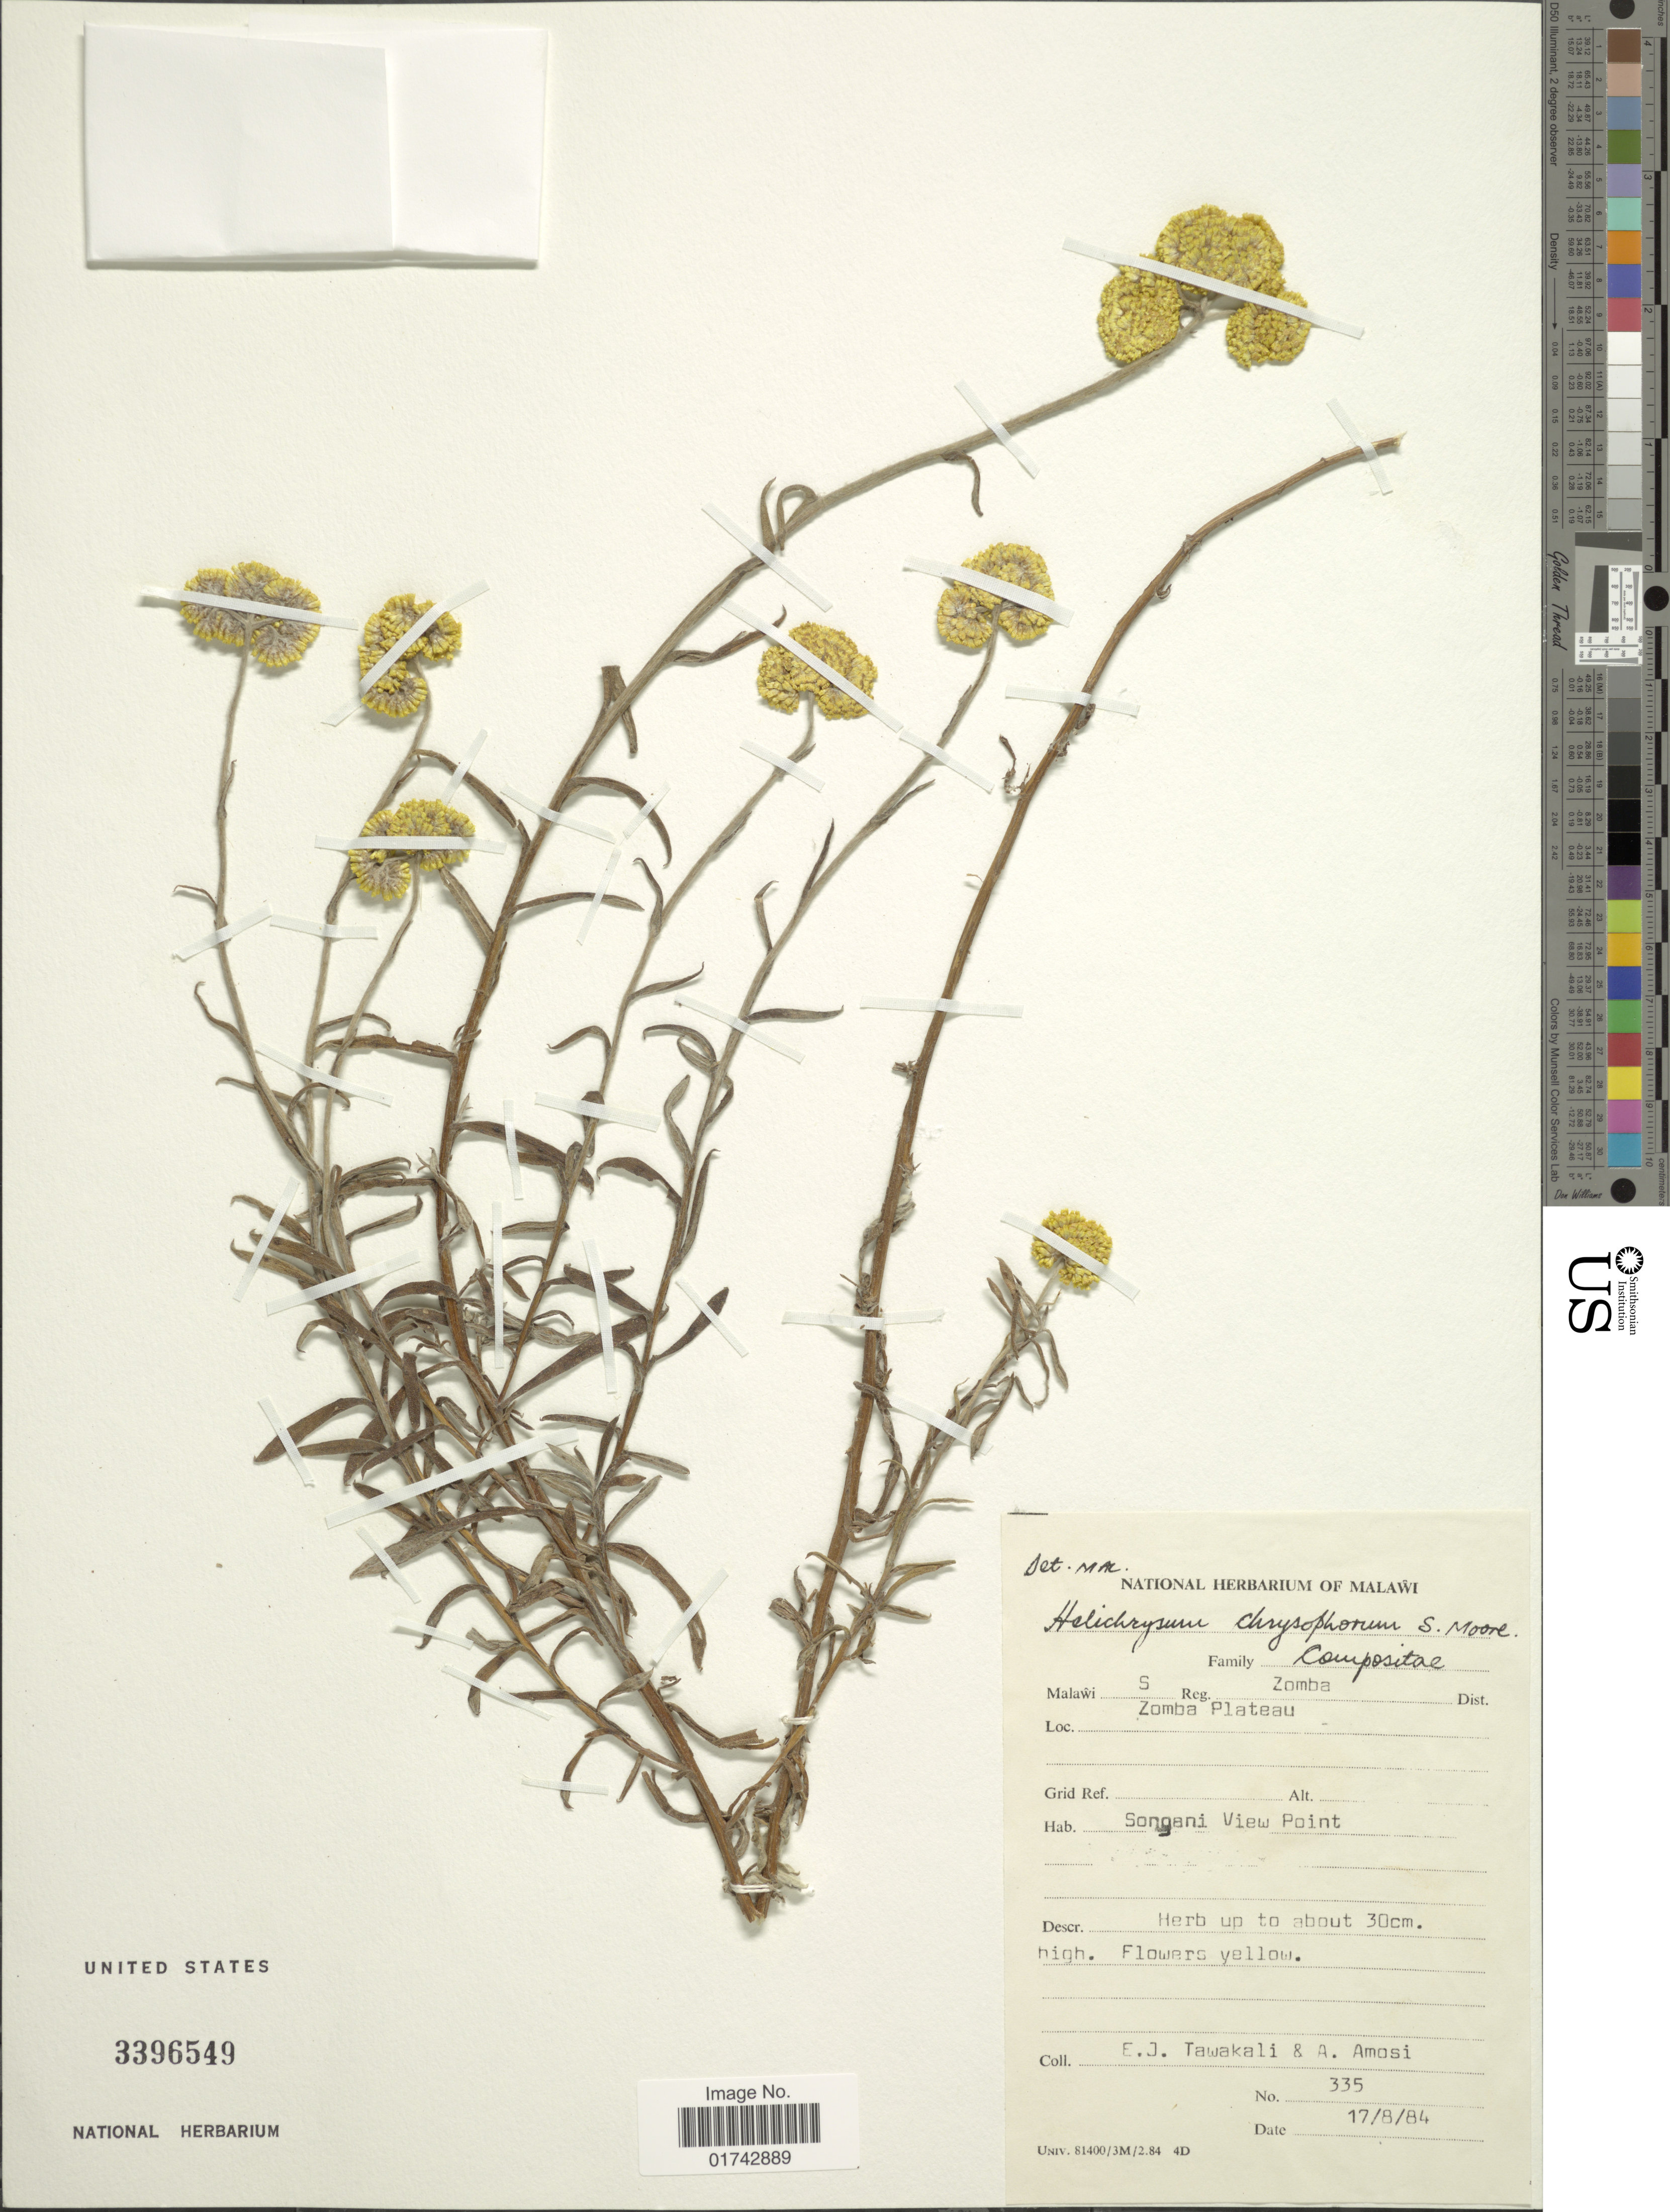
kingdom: Plantae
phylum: Tracheophyta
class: Magnoliopsida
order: Asterales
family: Asteraceae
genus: Helichrysum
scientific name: Helichrysum chrysophorum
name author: S. Moore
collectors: E. Tawakali & A. Amosi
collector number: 335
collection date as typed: Transcribed d/m/y: 17/8/84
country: Malawi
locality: Malawi S Reg. Zomba Dist. Zomba Plateau. Songani View Point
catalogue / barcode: US 3396549